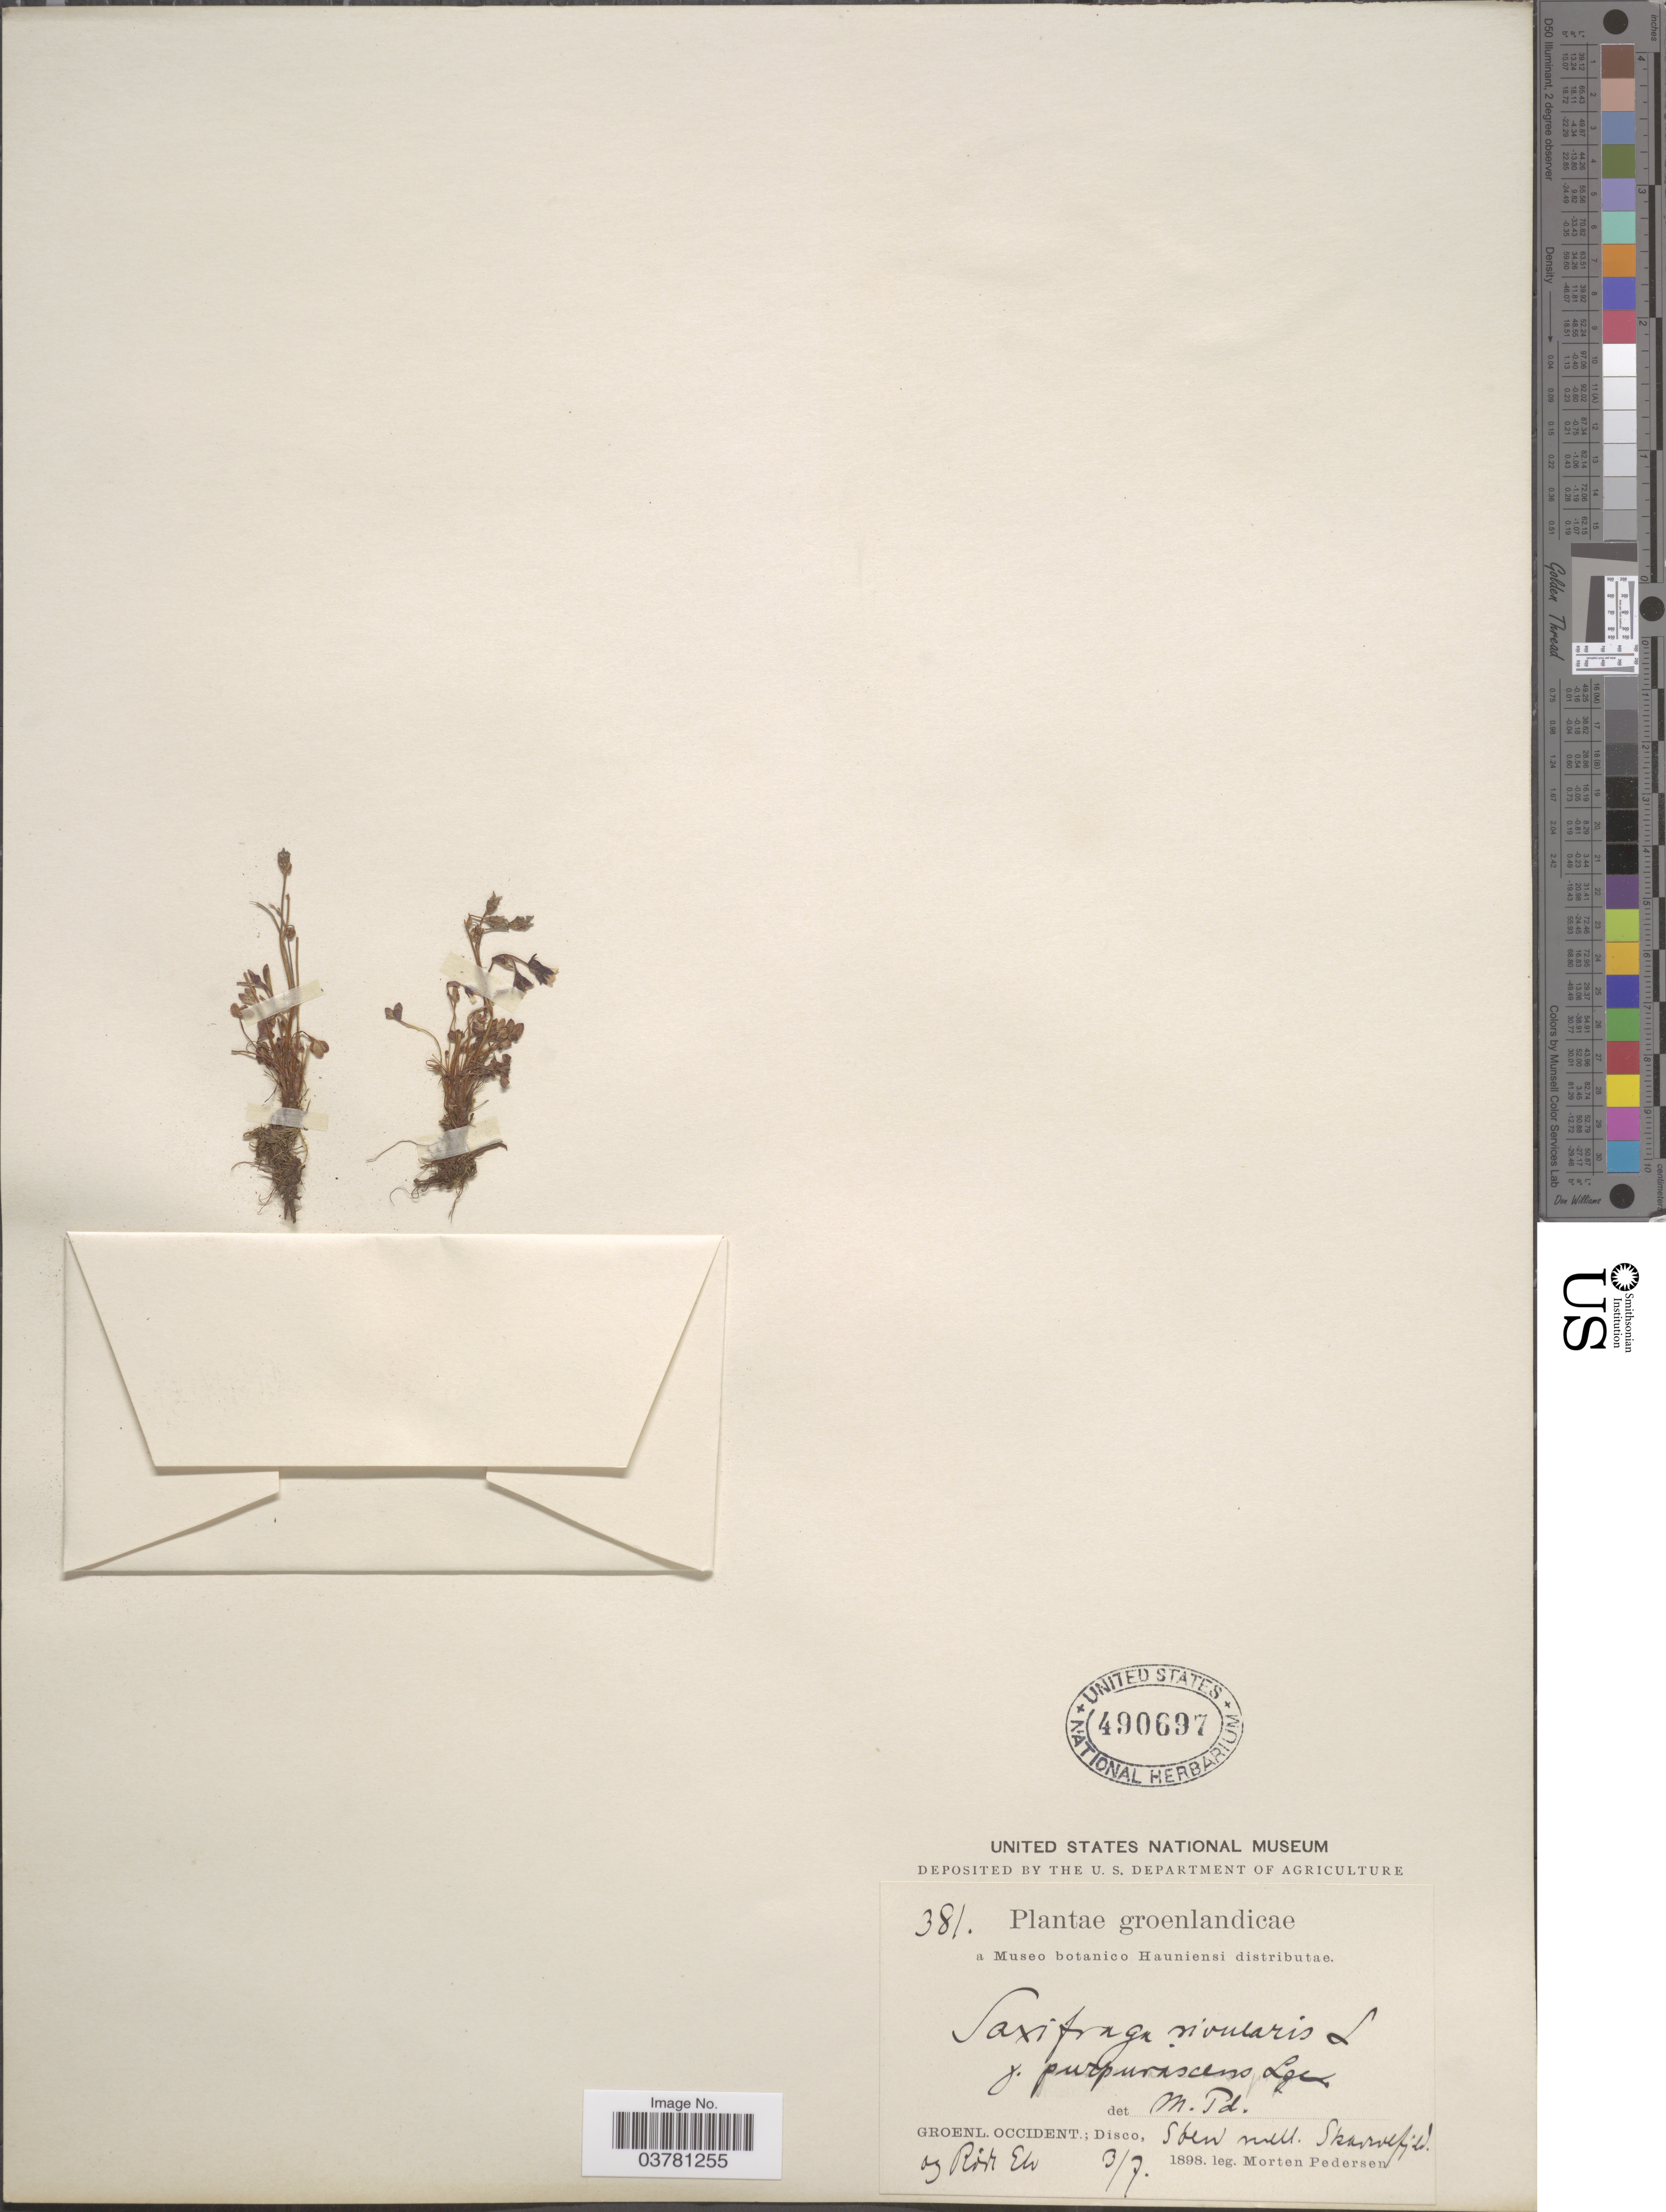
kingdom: Plantae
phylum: Tracheophyta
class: Magnoliopsida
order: Saxifragales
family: Saxifragaceae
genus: Saxifraga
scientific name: Saxifraga rivularis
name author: L.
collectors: M. Pedersen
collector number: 381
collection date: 1898-07-03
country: Greenland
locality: Groenlandicæ. Groenl. Occident.; Disco, Søen mell, Skarvefjeld og Røde Elv.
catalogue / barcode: US 490697